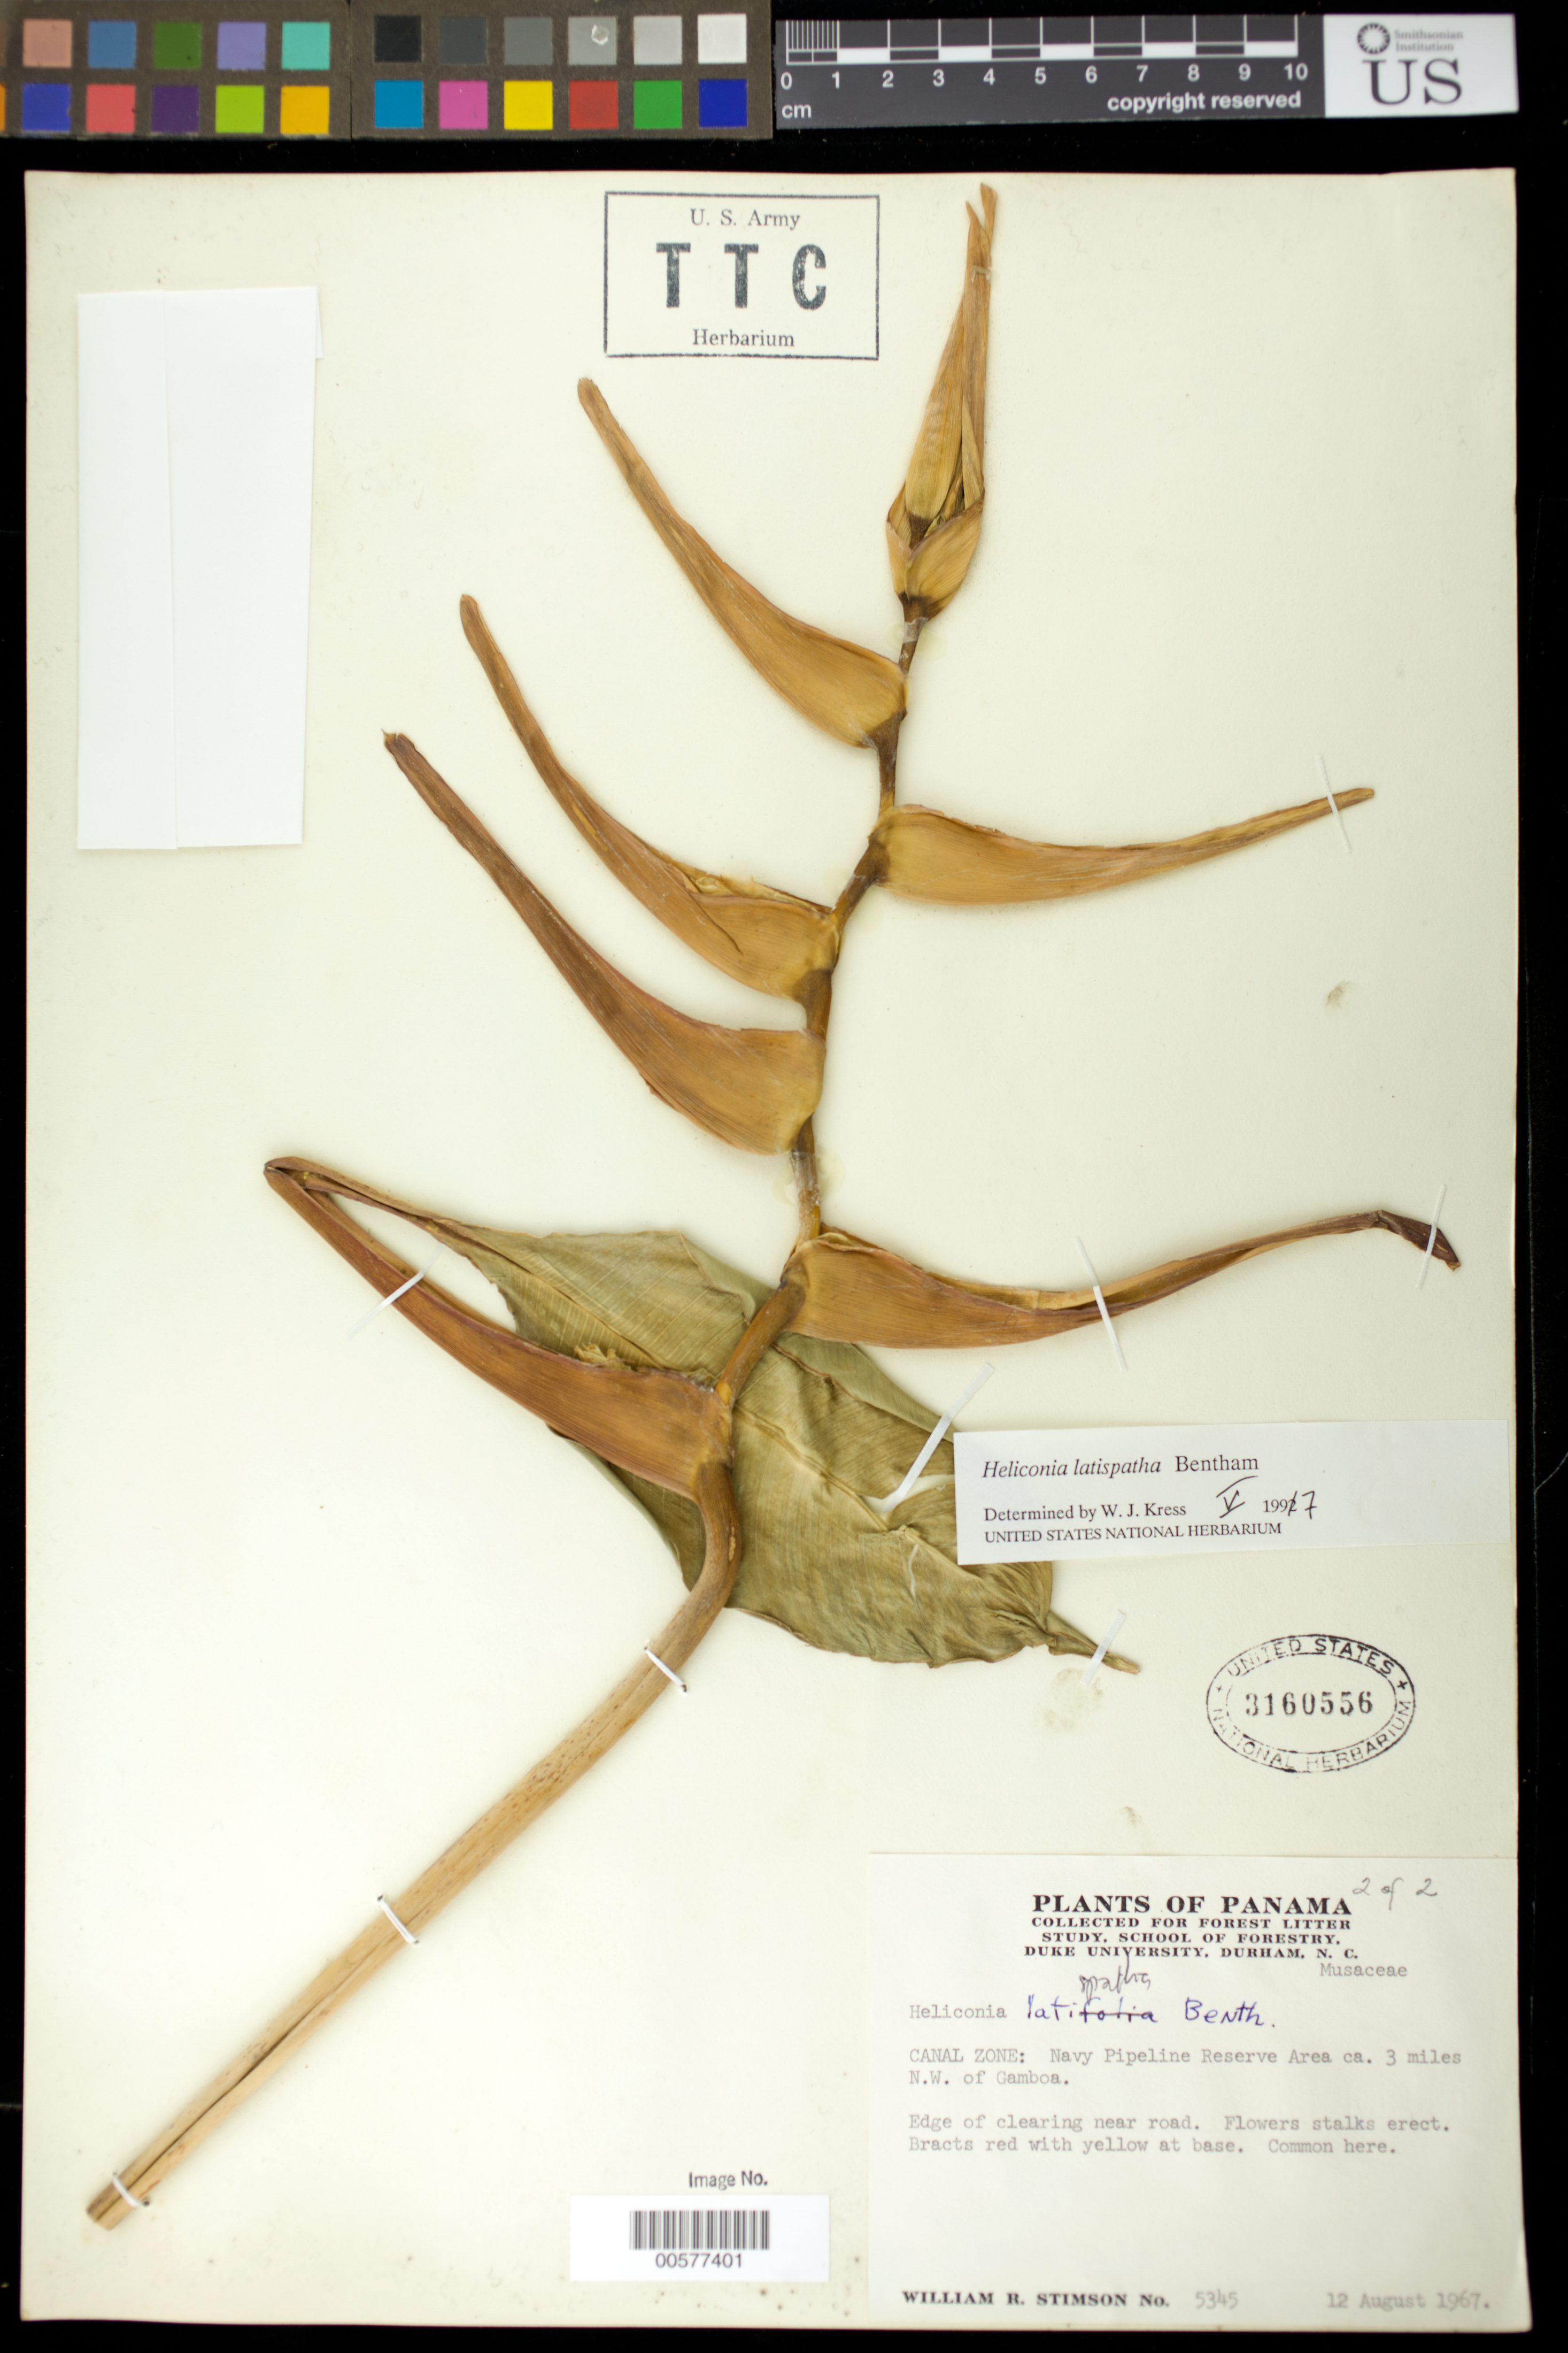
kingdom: Plantae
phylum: Tracheophyta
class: Liliopsida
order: Zingiberales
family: Heliconiaceae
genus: Heliconia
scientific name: Heliconia latispatha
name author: Benth.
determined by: Croat, Thomas B., Missouri Botanical Garden (MO)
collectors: W. R. Stimson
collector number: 5345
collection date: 1967-08-12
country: Panama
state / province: Colón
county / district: Canal Zone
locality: Navy Pipeline Reserve Area, ca. 3 miles NW of Gamboa.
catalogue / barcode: US 3160556